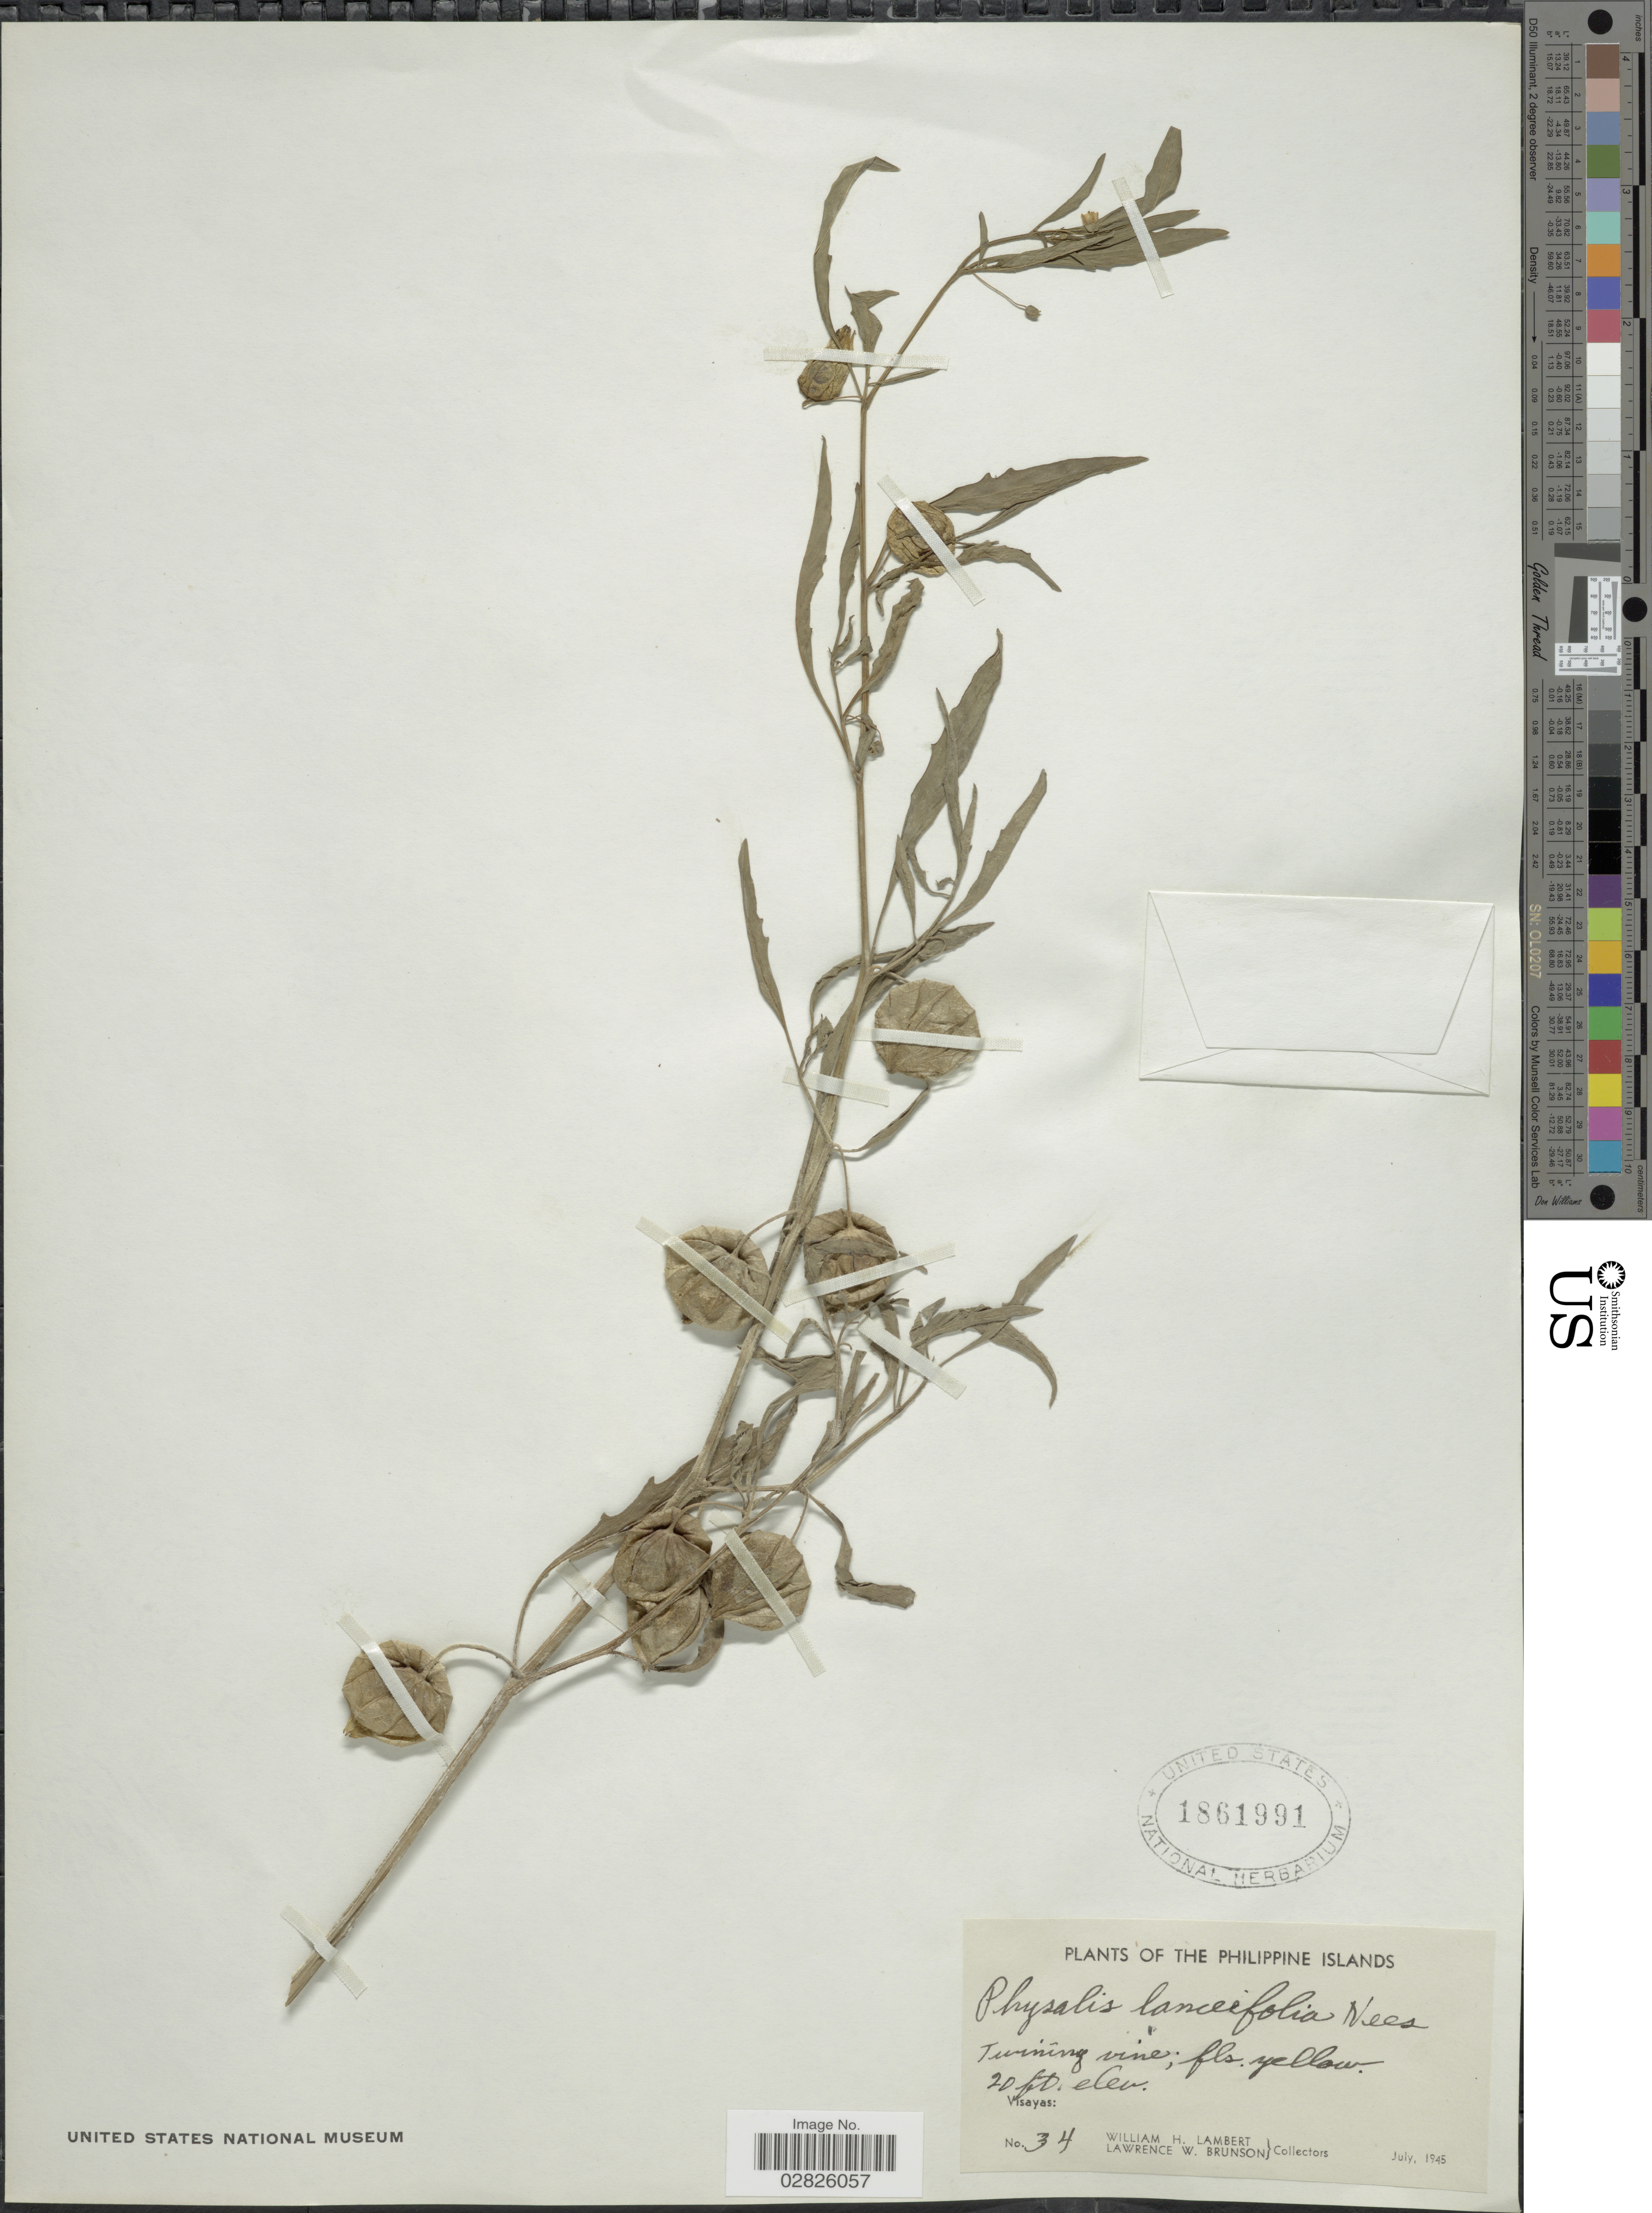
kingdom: Plantae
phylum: Tracheophyta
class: Magnoliopsida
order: Solanales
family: Solanaceae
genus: Physalis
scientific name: Physalis lanceifolia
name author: Nees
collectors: W. Lambert & L. Brunson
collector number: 34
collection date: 1945-07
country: Philippines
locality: Visayas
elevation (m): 6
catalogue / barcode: US 1861991